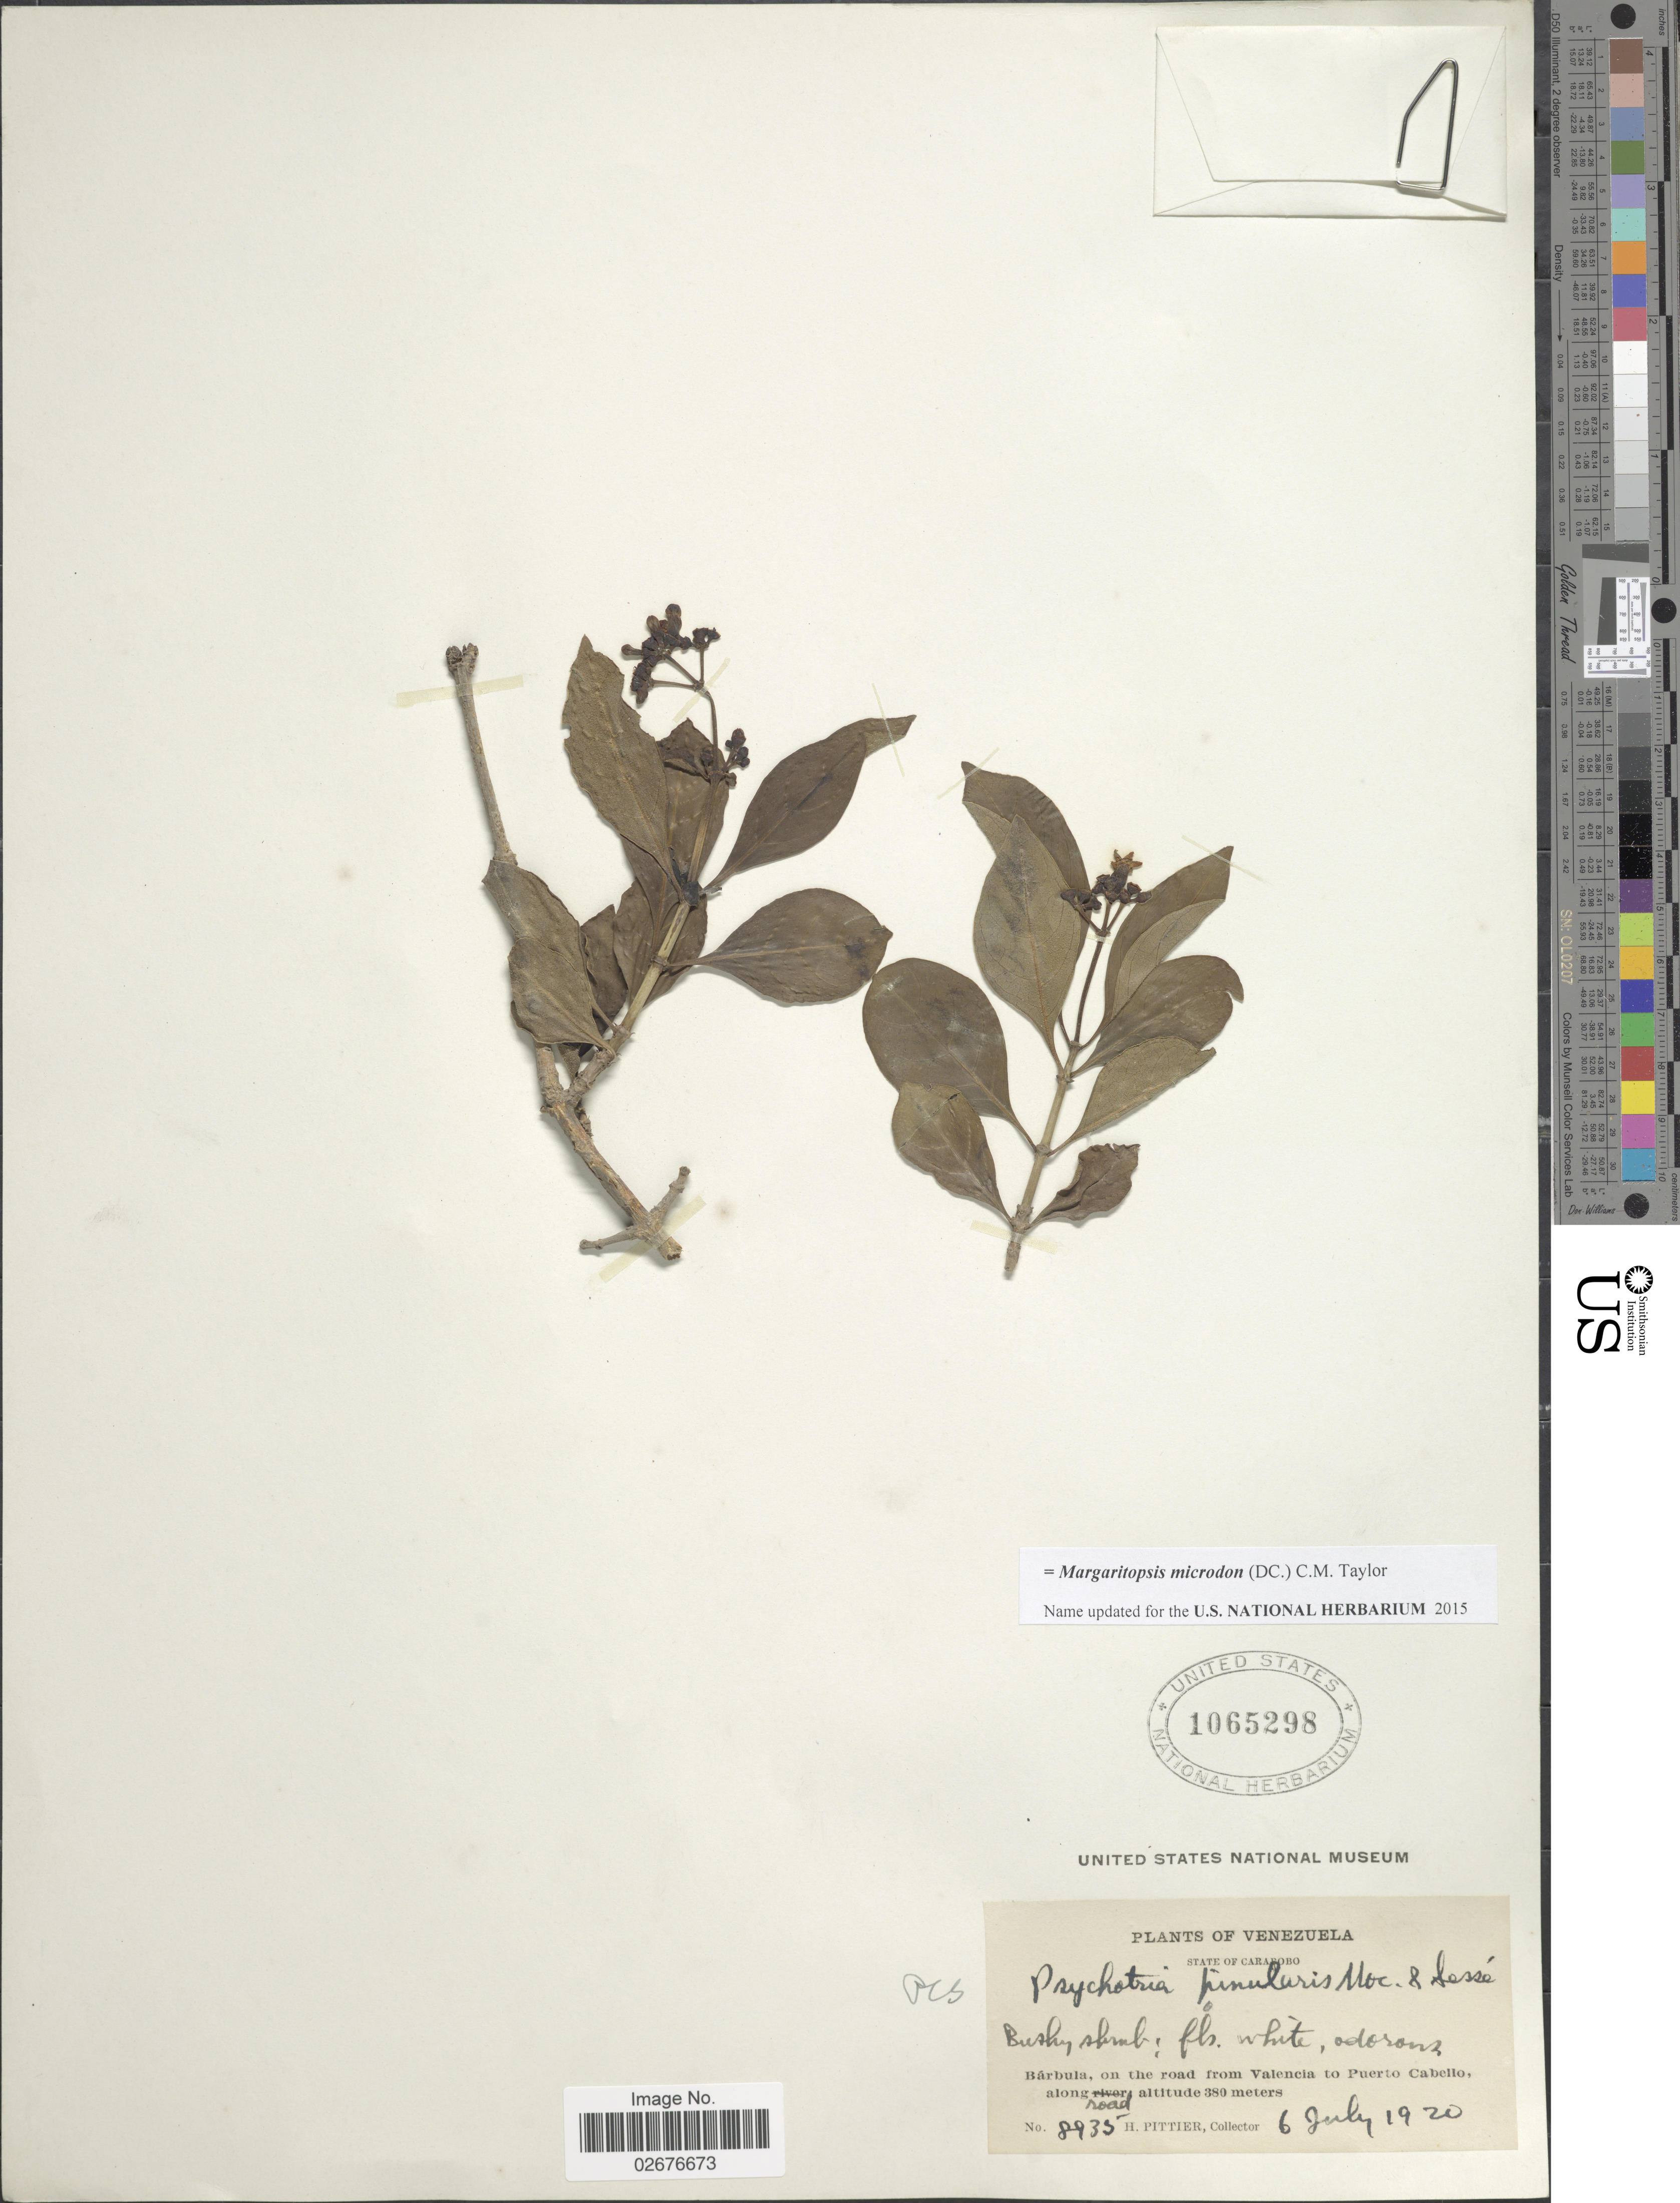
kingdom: Plantae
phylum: Tracheophyta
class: Magnoliopsida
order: Gentianales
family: Rubiaceae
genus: Margaritopsis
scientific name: Margaritopsis microdon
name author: (DC.) C.M. Taylor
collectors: H. F. Pittier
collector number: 8935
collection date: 1920-07-06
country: Venezuela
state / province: Carabobo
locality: Barbula, on the road from Valencia to Puerto Cabello, along road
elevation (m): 380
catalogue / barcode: US 1065298